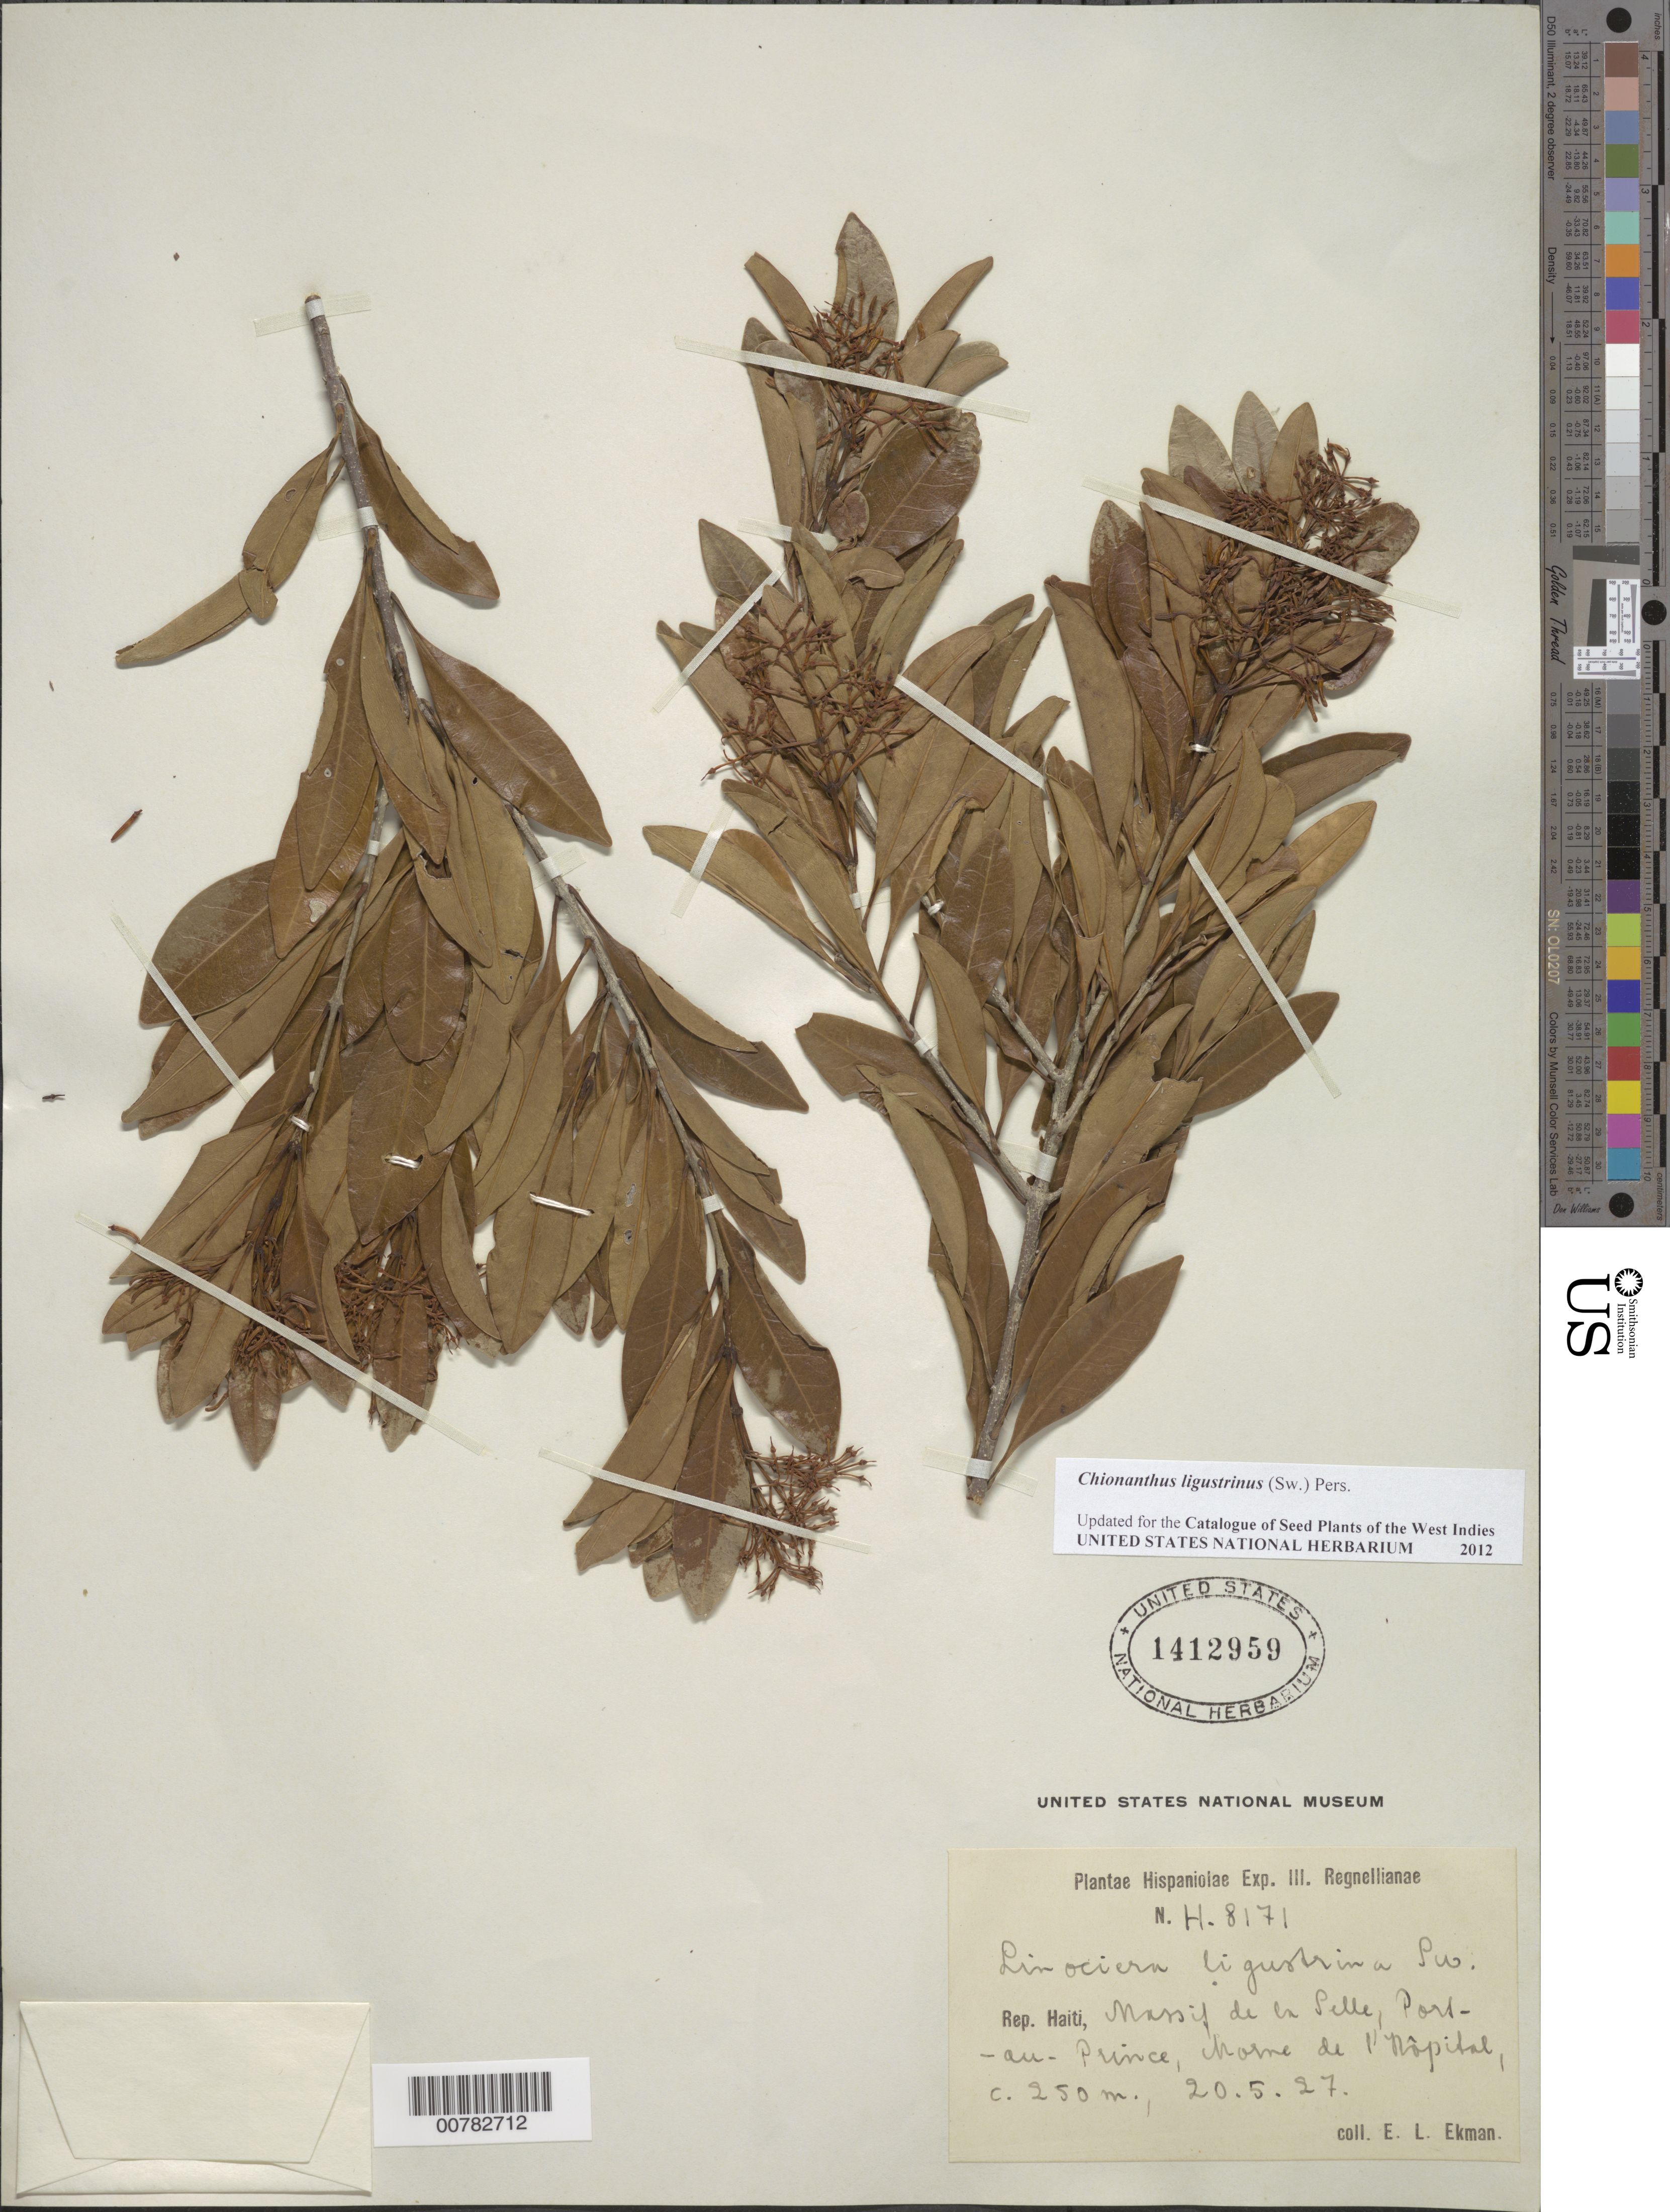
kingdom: Plantae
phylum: Tracheophyta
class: Magnoliopsida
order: Lamiales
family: Oleaceae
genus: Chionanthus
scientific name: Chionanthus ligustrinus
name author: (Sw.) Pers.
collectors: E. L. Ekman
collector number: H 8171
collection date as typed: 20 May 1927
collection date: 1927-05-20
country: Haiti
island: Hispaniola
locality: Massif de la Selle, Port-au-Prince, Morne de l'Hôpital.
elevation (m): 250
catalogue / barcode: US 1412959